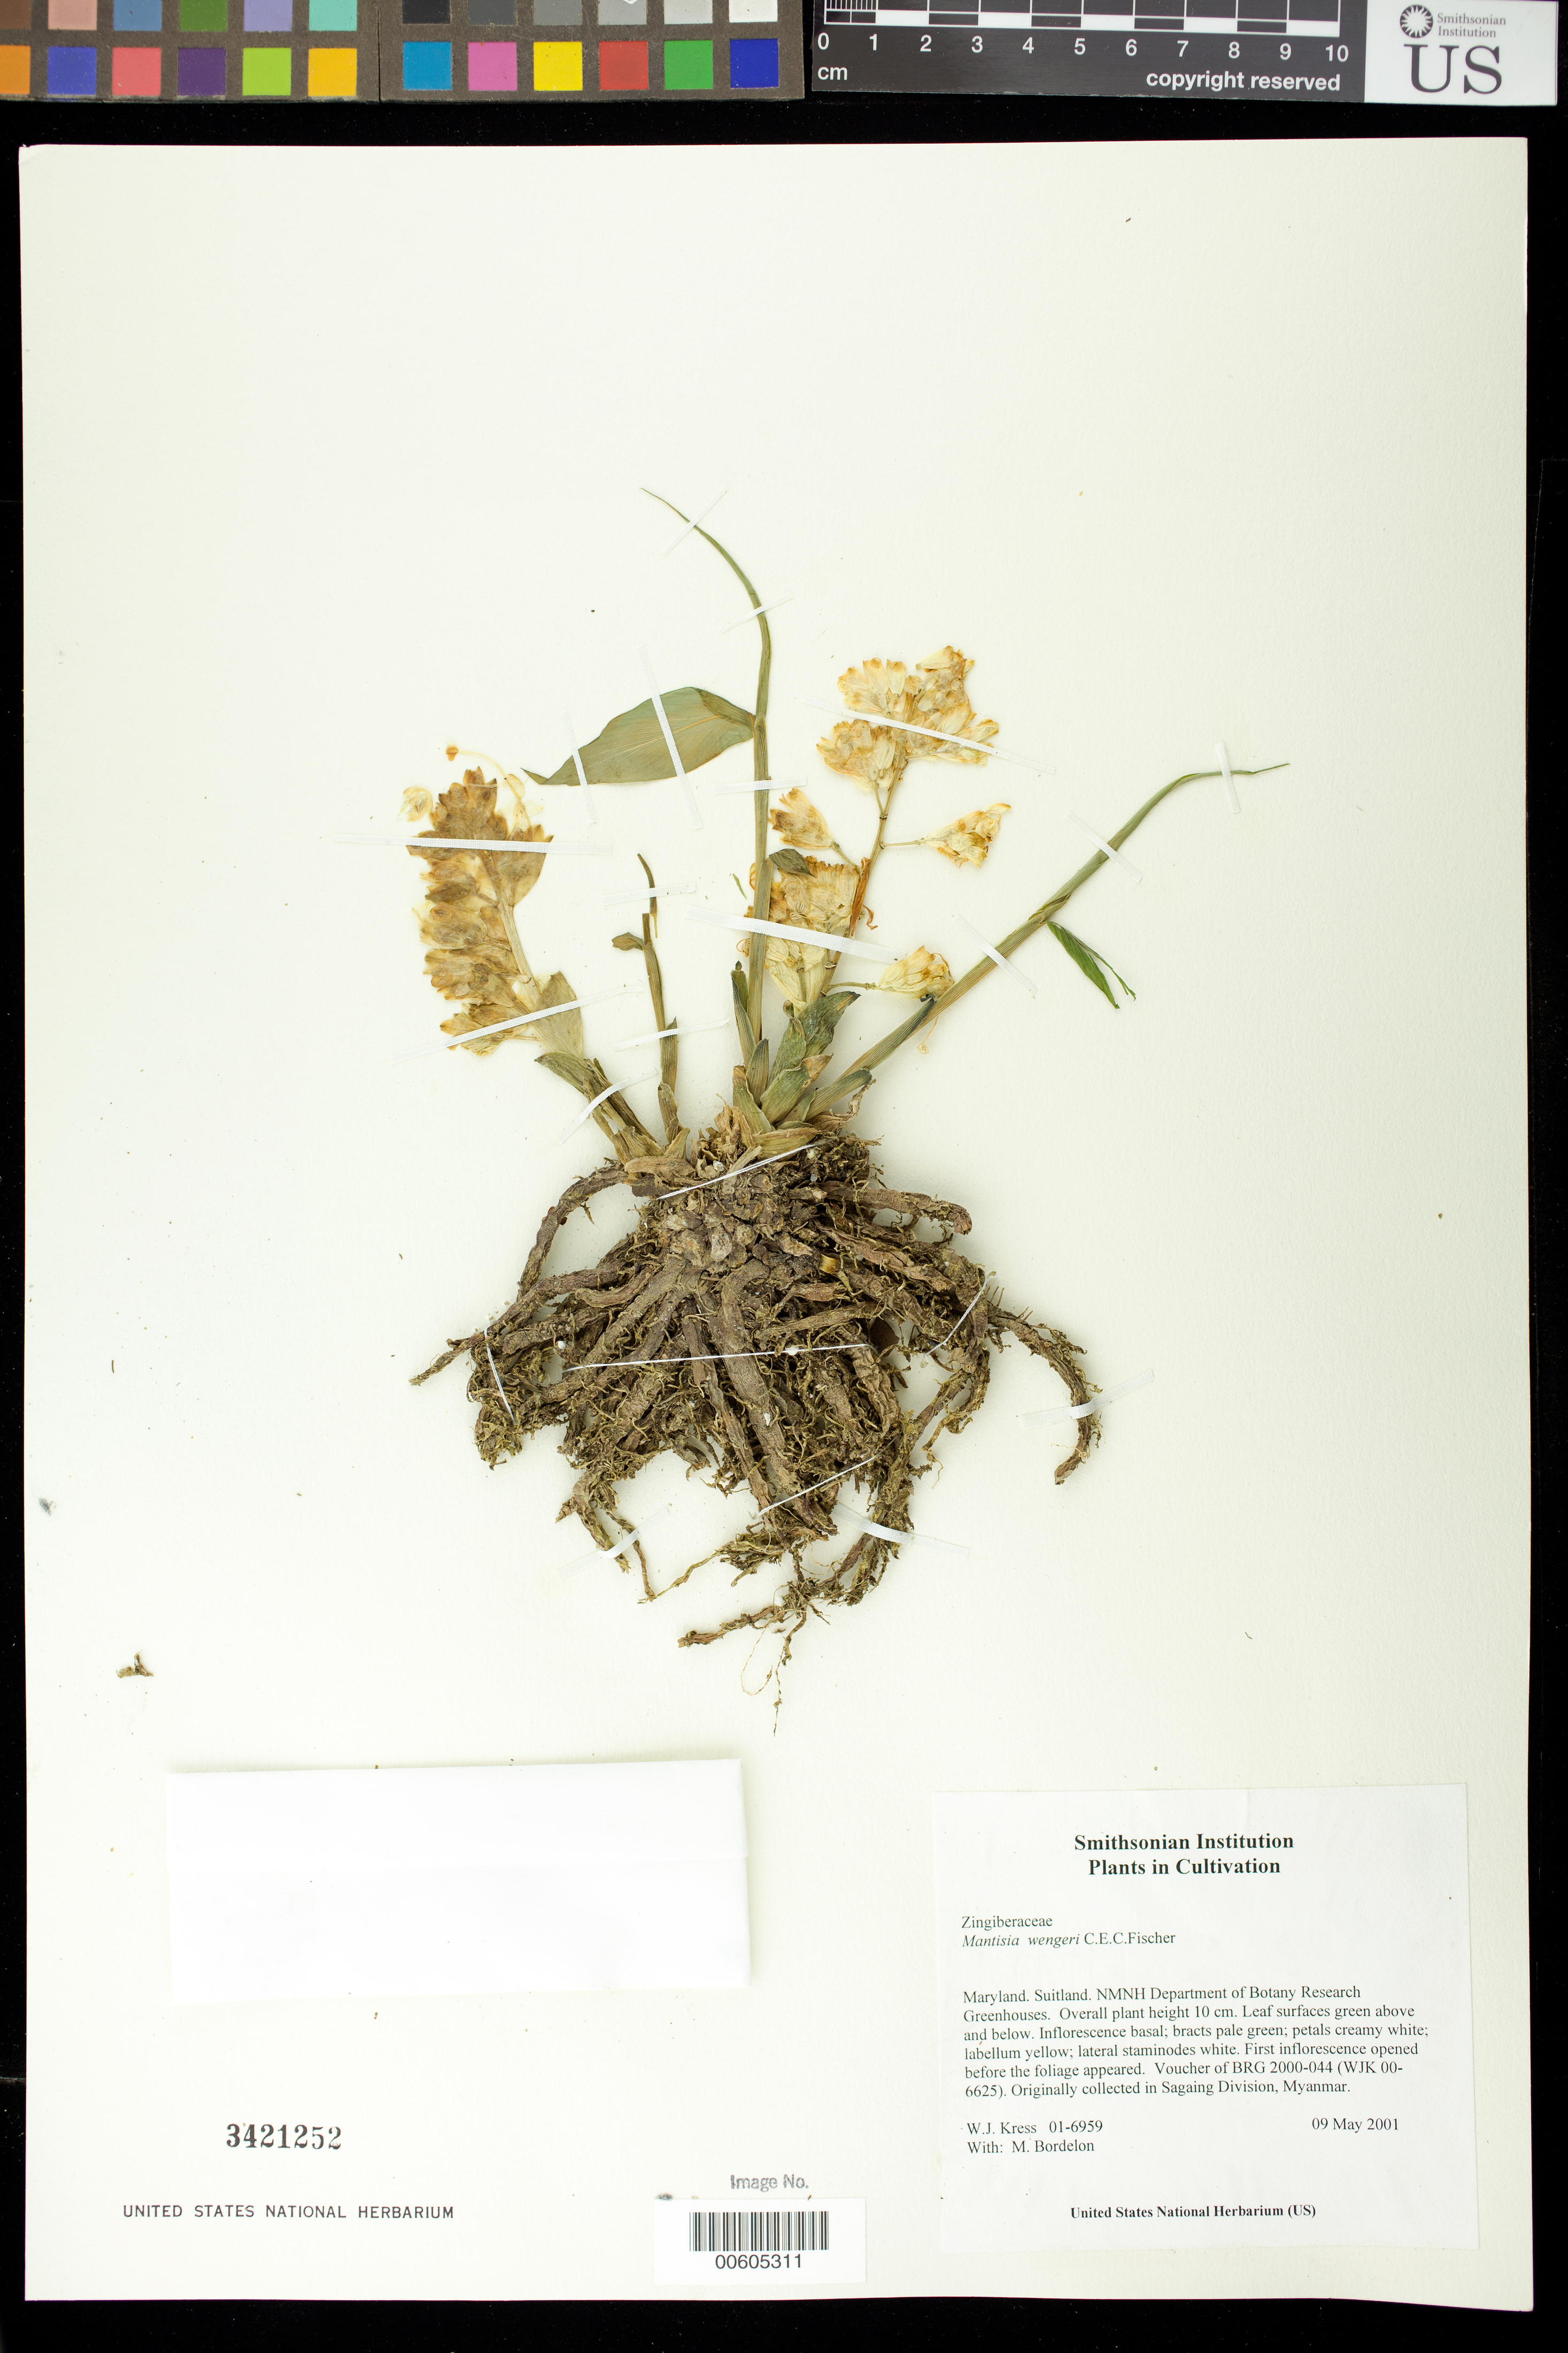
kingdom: Plantae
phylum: Tracheophyta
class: Liliopsida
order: Zingiberales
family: Zingiberaceae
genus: Globba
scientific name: Globba wengeri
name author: (C.E.C. Fisch.) K.J. Williams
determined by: Strong, M. T., (US), Smithsonian Institution - National Museum of Natural History (UNITED STATES)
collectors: W. J. Kress & M. Bordelon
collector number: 01-6959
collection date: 2001-05-09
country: United States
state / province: Maryland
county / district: Prince George's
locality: NMNH Botany Research Greenhouses. Suitland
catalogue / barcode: US 3421252